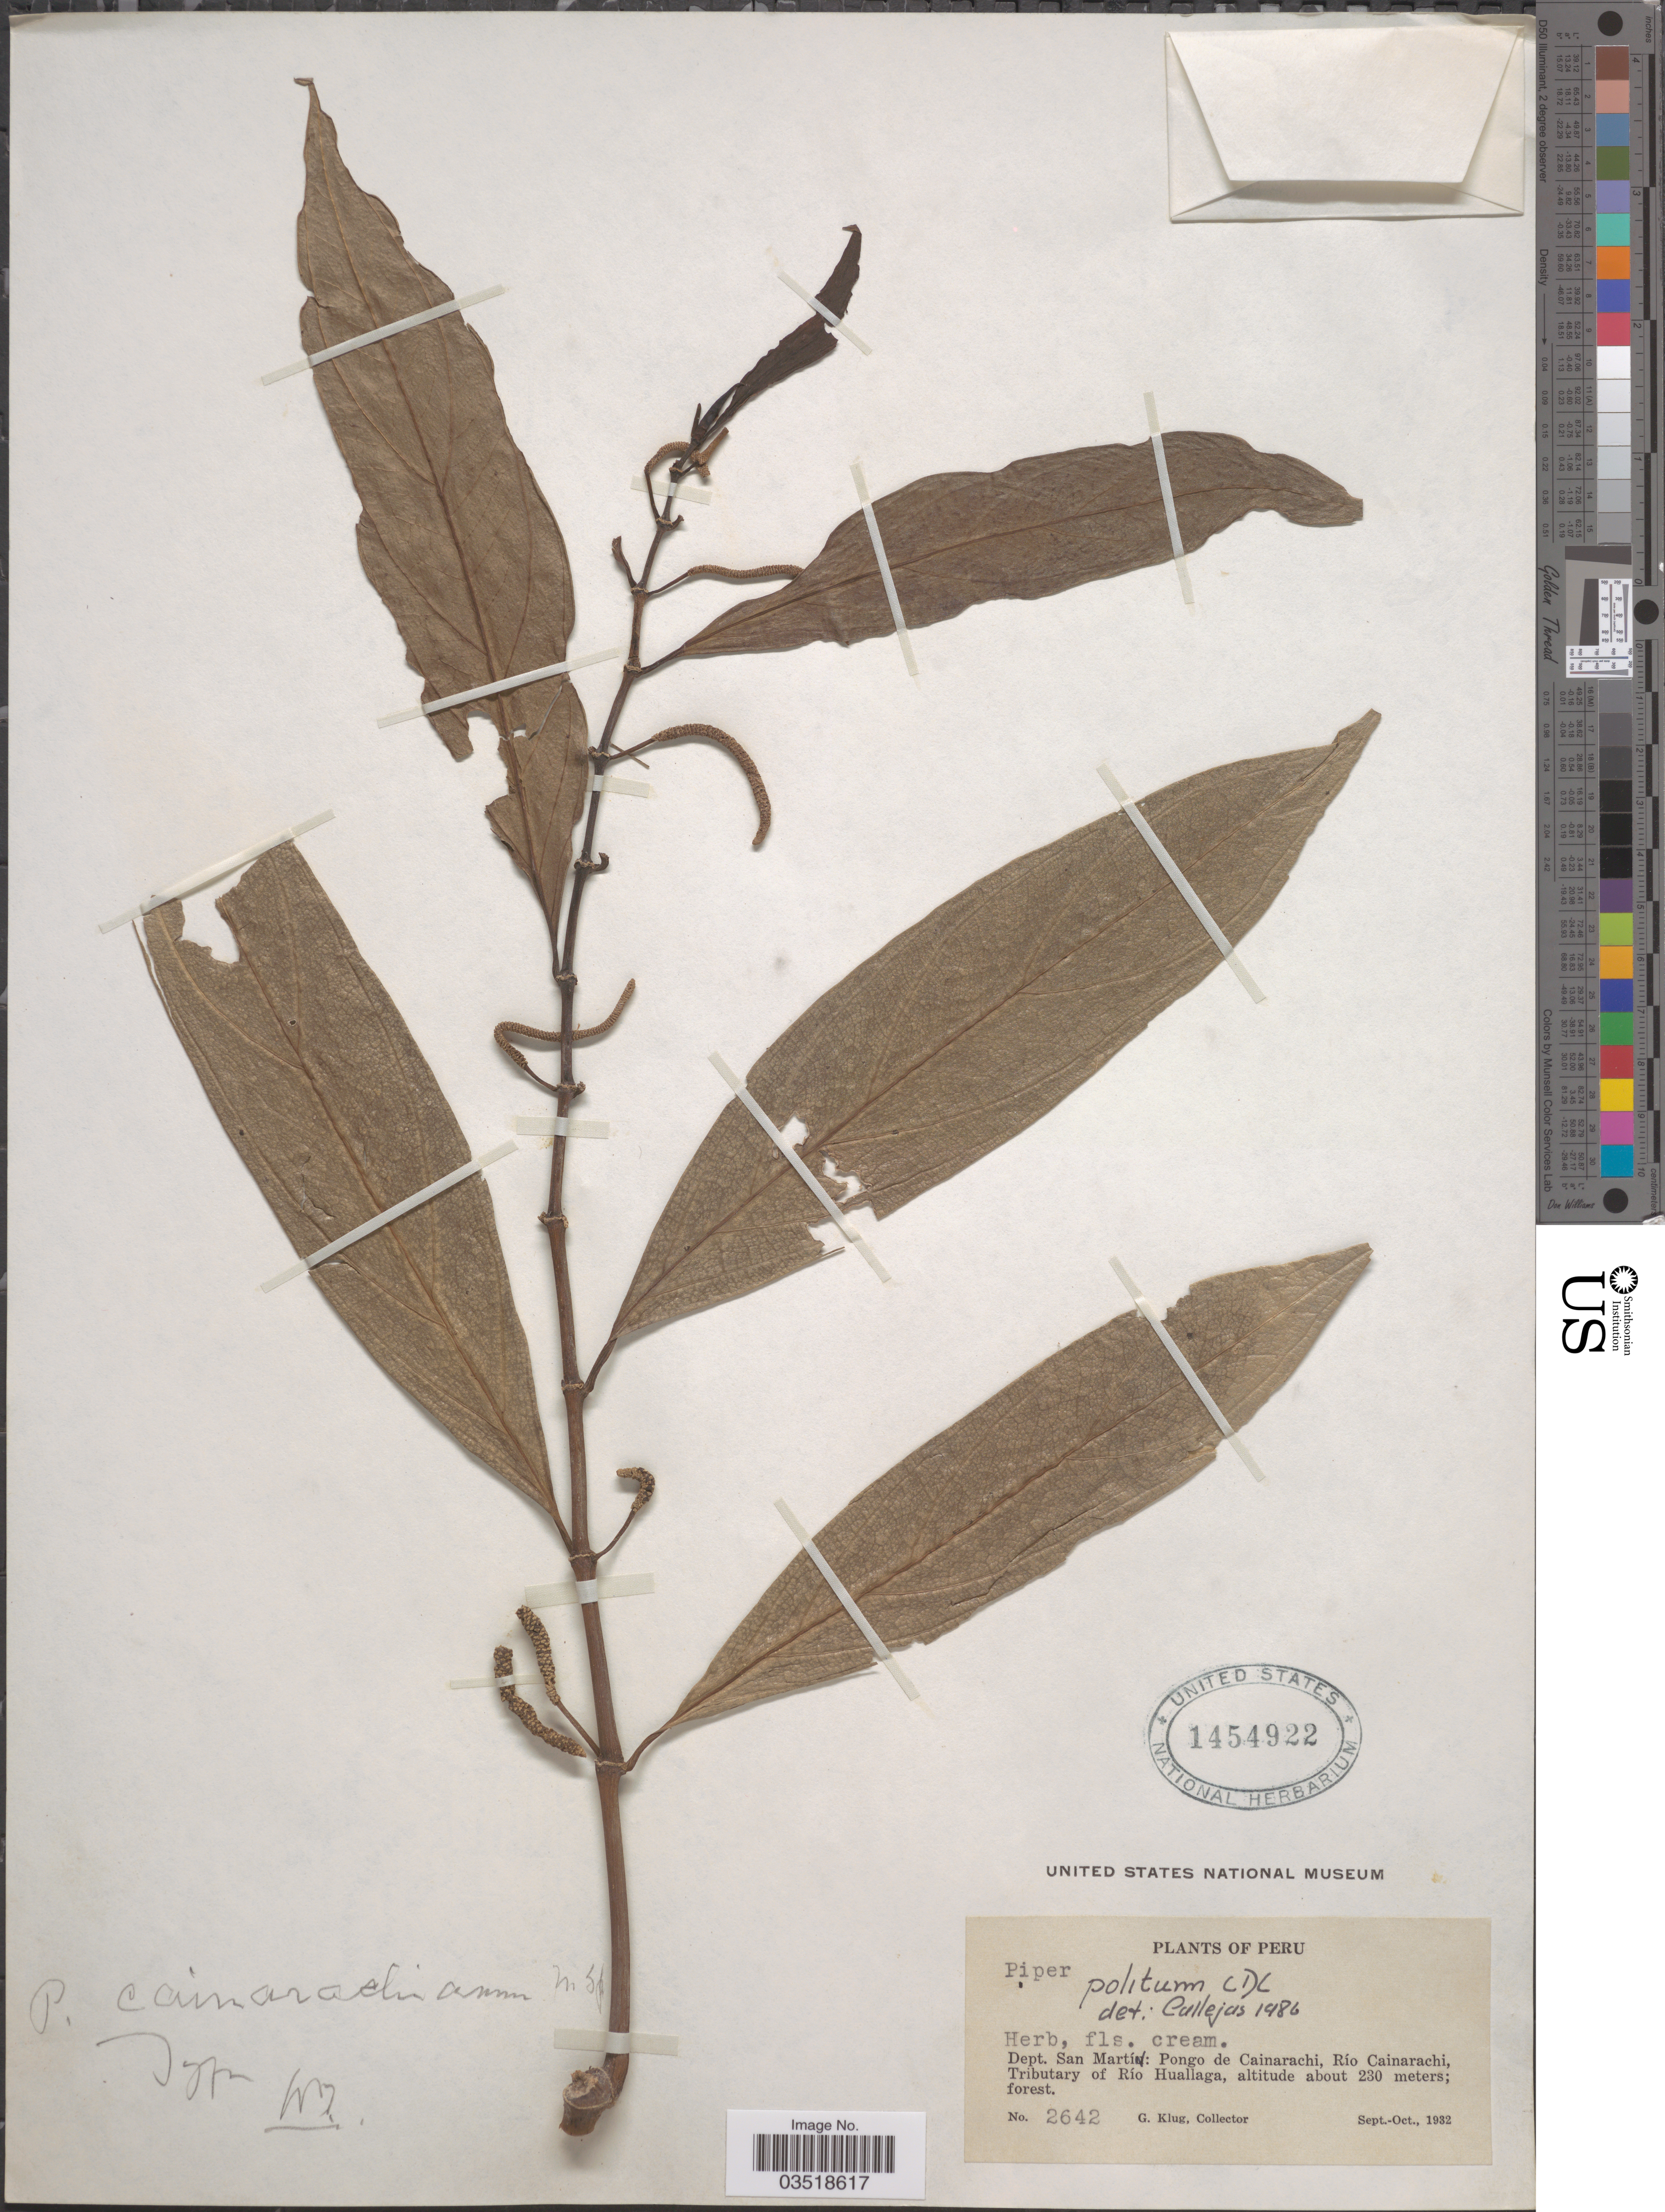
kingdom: Plantae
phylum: Tracheophyta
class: Magnoliopsida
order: Piperales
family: Piperaceae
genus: Piper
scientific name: Piper politum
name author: C. DC.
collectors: G. Klug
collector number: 2642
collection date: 1932-09/1932-10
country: Peru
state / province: San Martín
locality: Dept. San Martín: Pongo de Cainarachi, Río Cainarachi, Tributary of Río Huallaga.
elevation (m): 230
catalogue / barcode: US 1454922